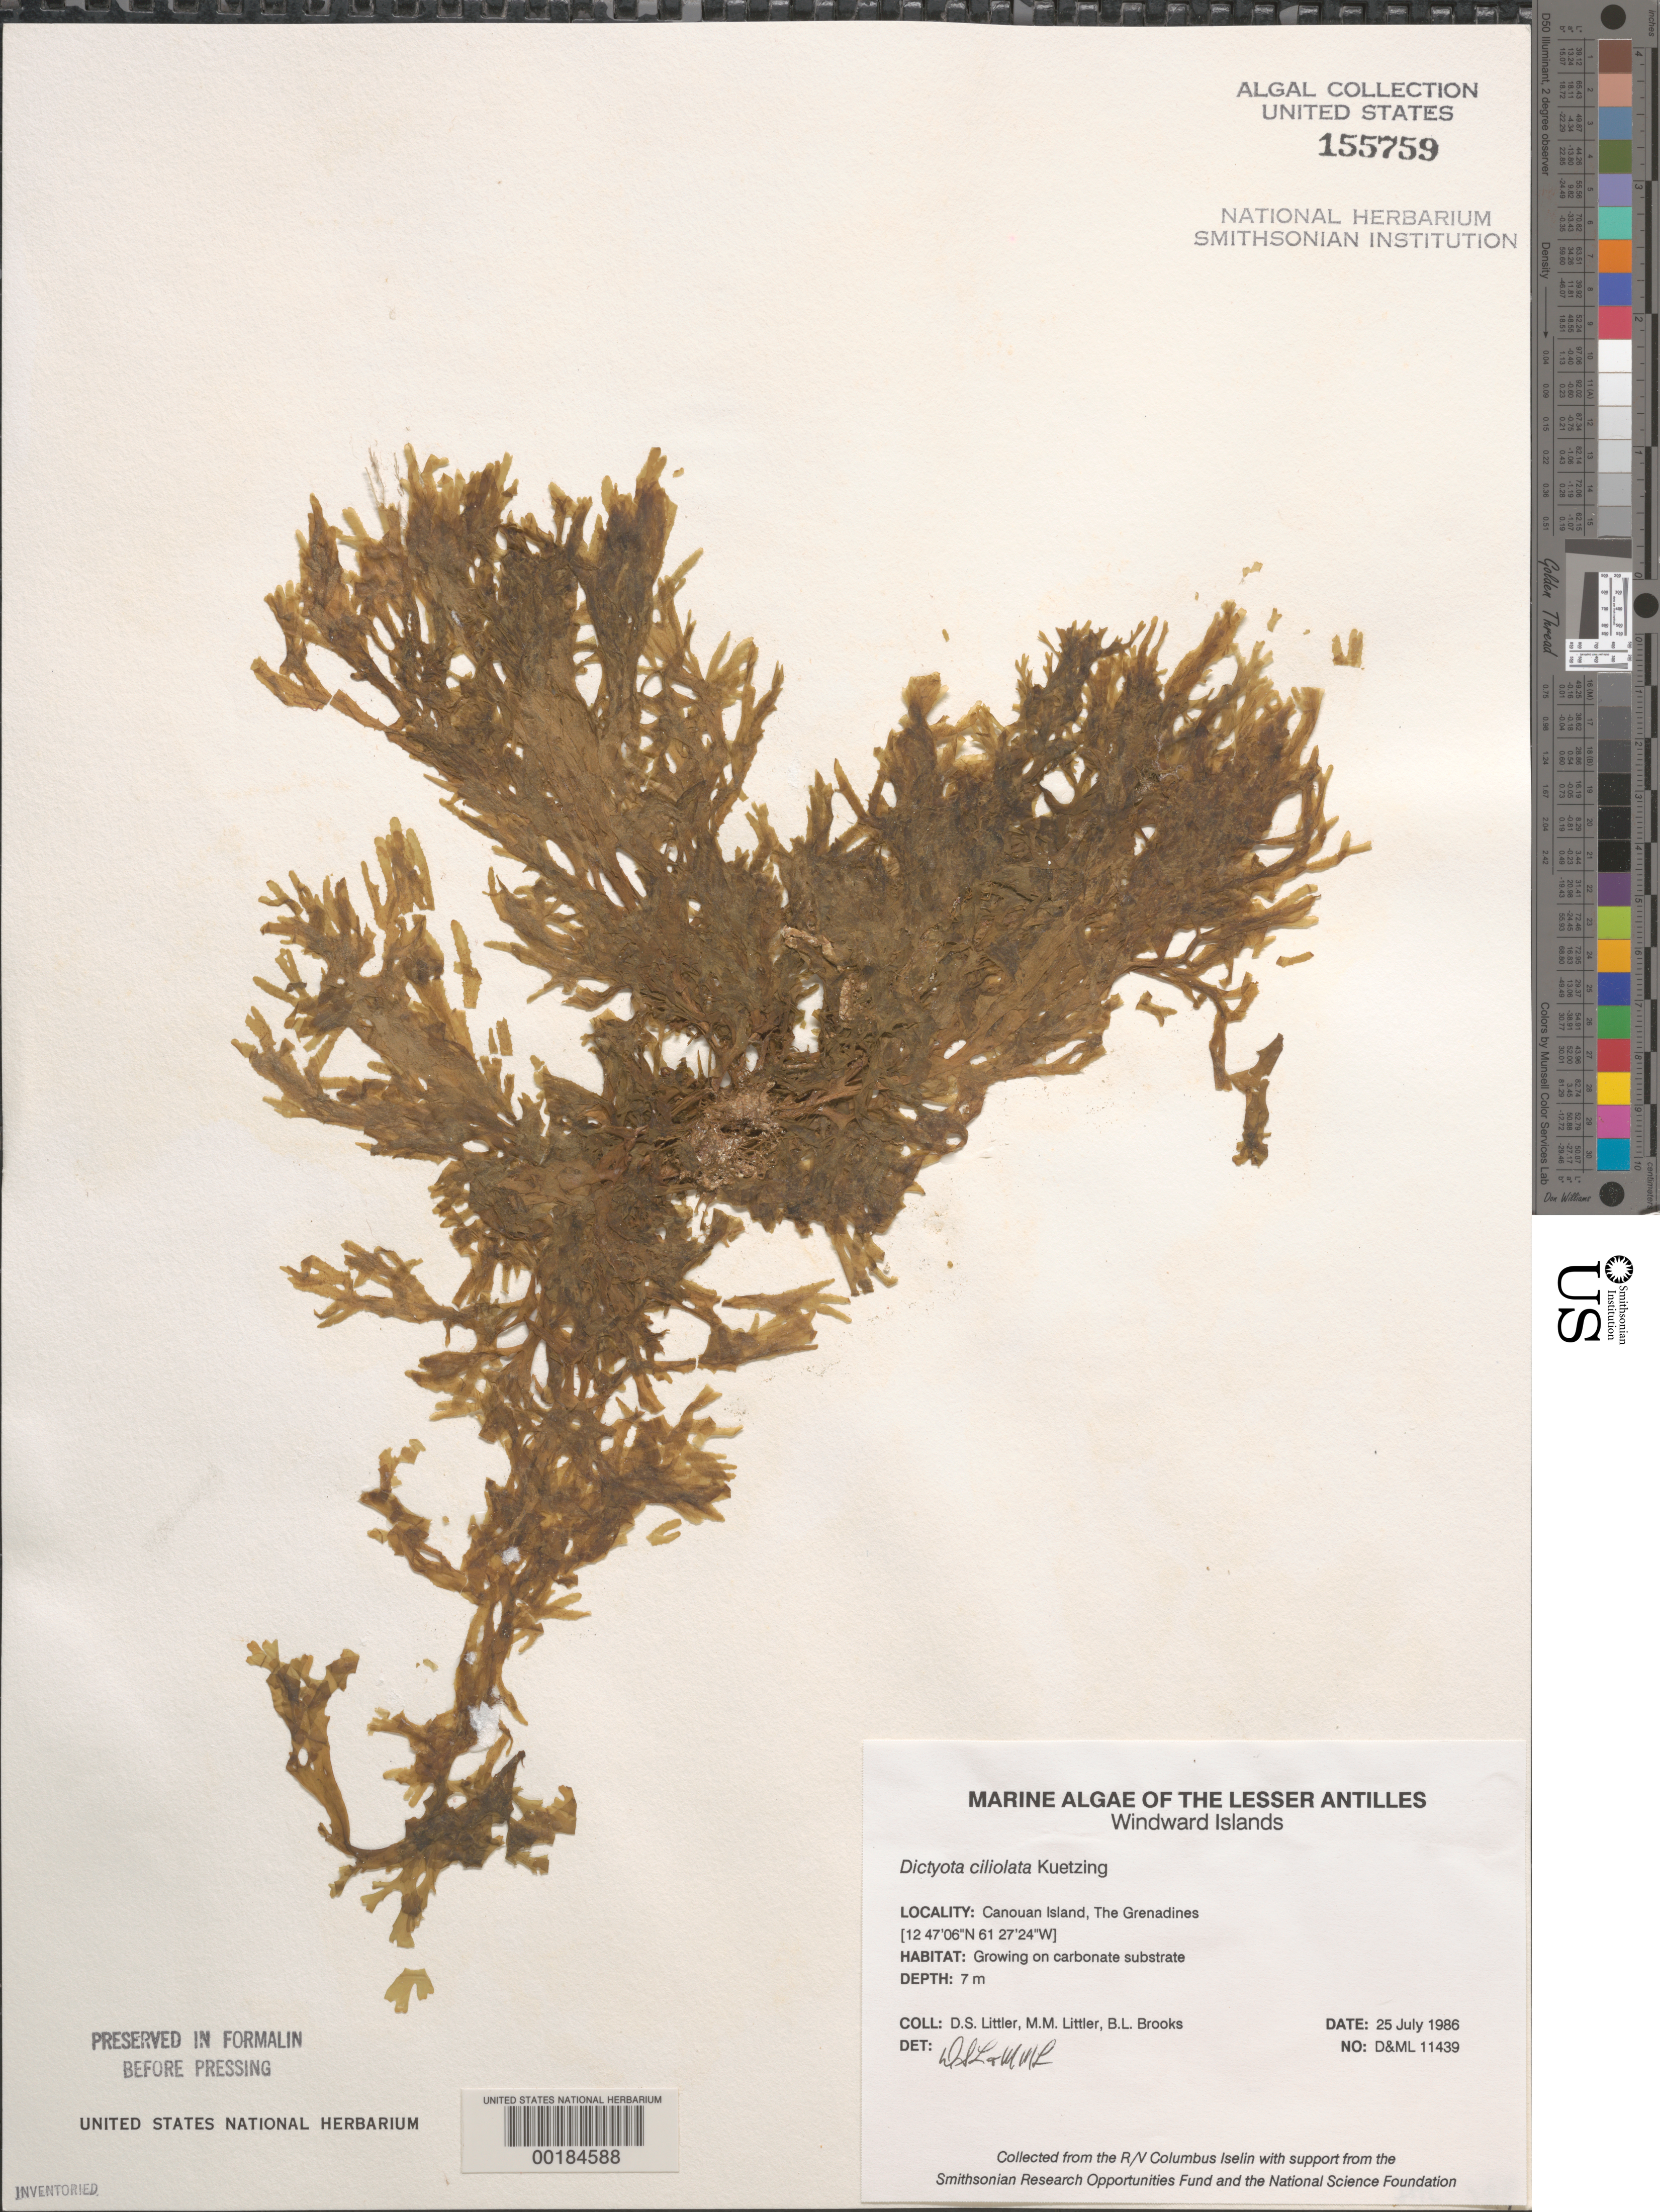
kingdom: Chromista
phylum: Ochrophyta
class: Phaeophyceae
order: Dictyotales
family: Dictyotaceae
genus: Dictyota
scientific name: Dictyota ciliolata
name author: Sond. ex Kütz.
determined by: Littler, D. S.; Littler, M. M.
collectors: D. S. Littler, M. M. Littler & B. Brooks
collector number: D&ML 11439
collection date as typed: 25 Jul 1986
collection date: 1986-07-25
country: St. Vincent - Grenadines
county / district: Grenadines Parish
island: Canouan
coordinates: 12 47' 06" N, 61 27' 24" W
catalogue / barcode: US 155759